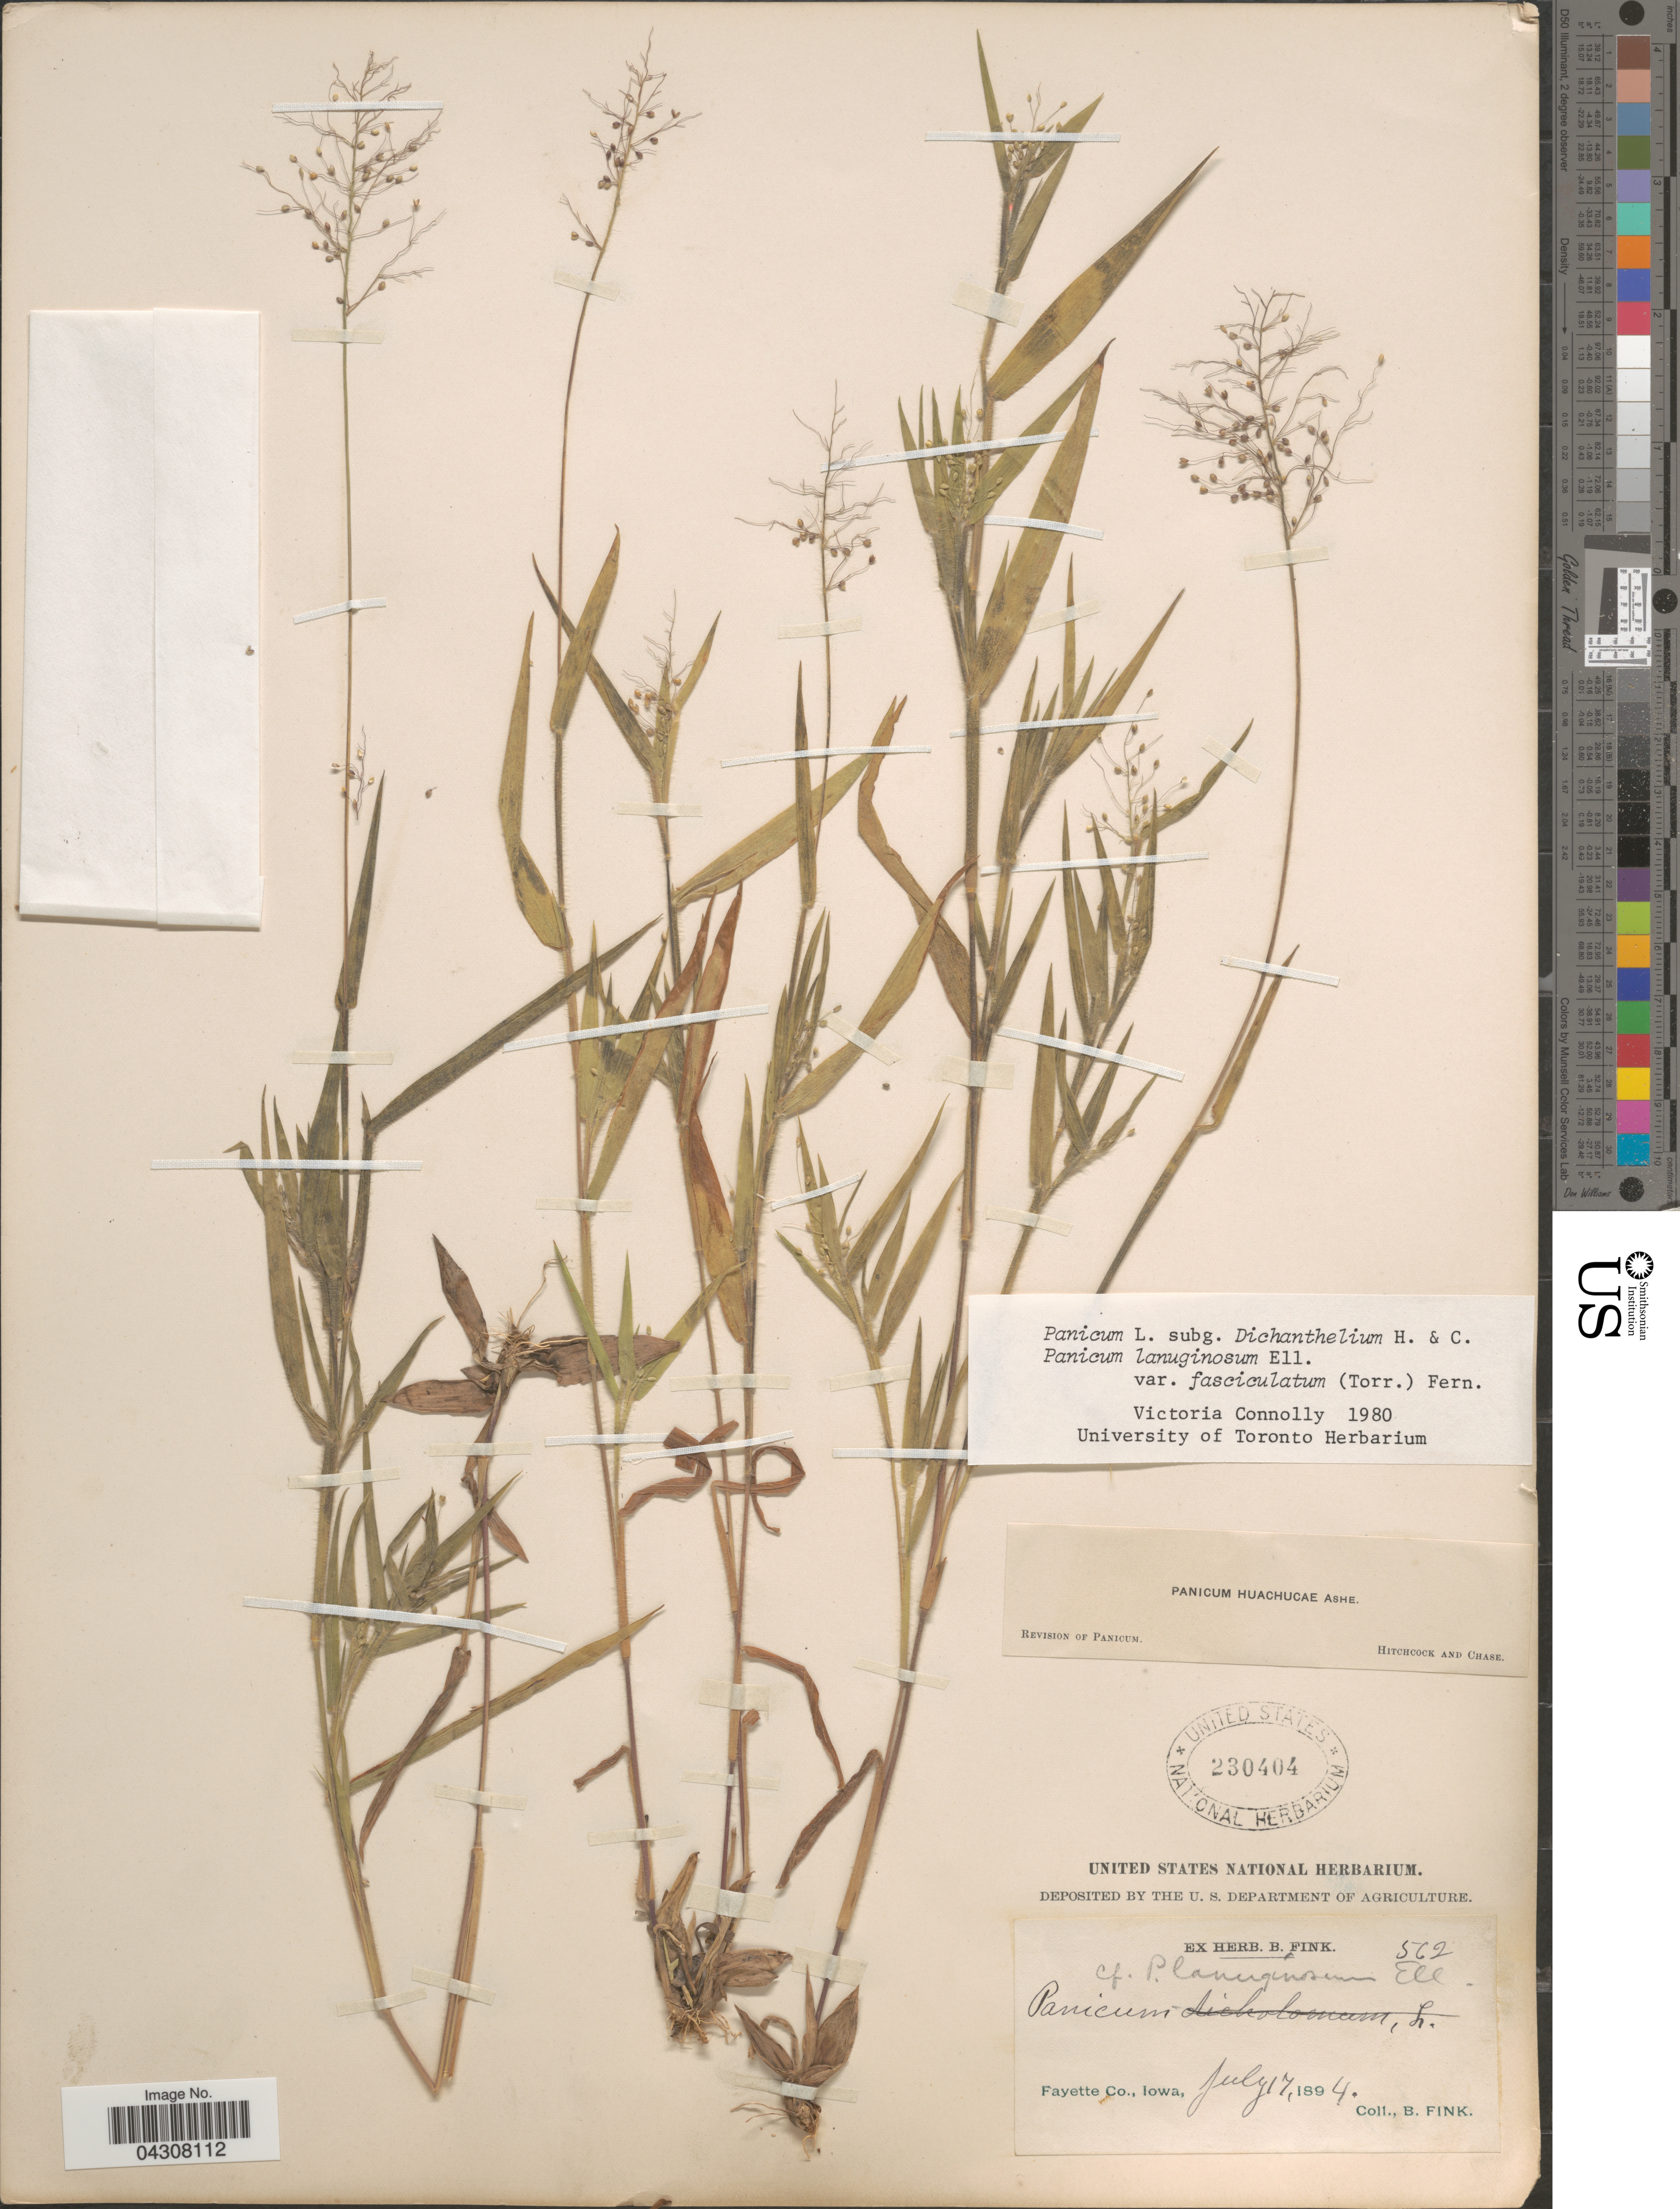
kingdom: Plantae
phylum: Tracheophyta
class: Liliopsida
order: Poales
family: Poaceae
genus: Dichanthelium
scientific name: Dichanthelium acuminatum var. acuminatum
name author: (Sw.) Gould & C.A. Clark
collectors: B. Fink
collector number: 562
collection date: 1894-07-17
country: United States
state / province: Iowa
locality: Fayette Co.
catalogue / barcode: US 230404